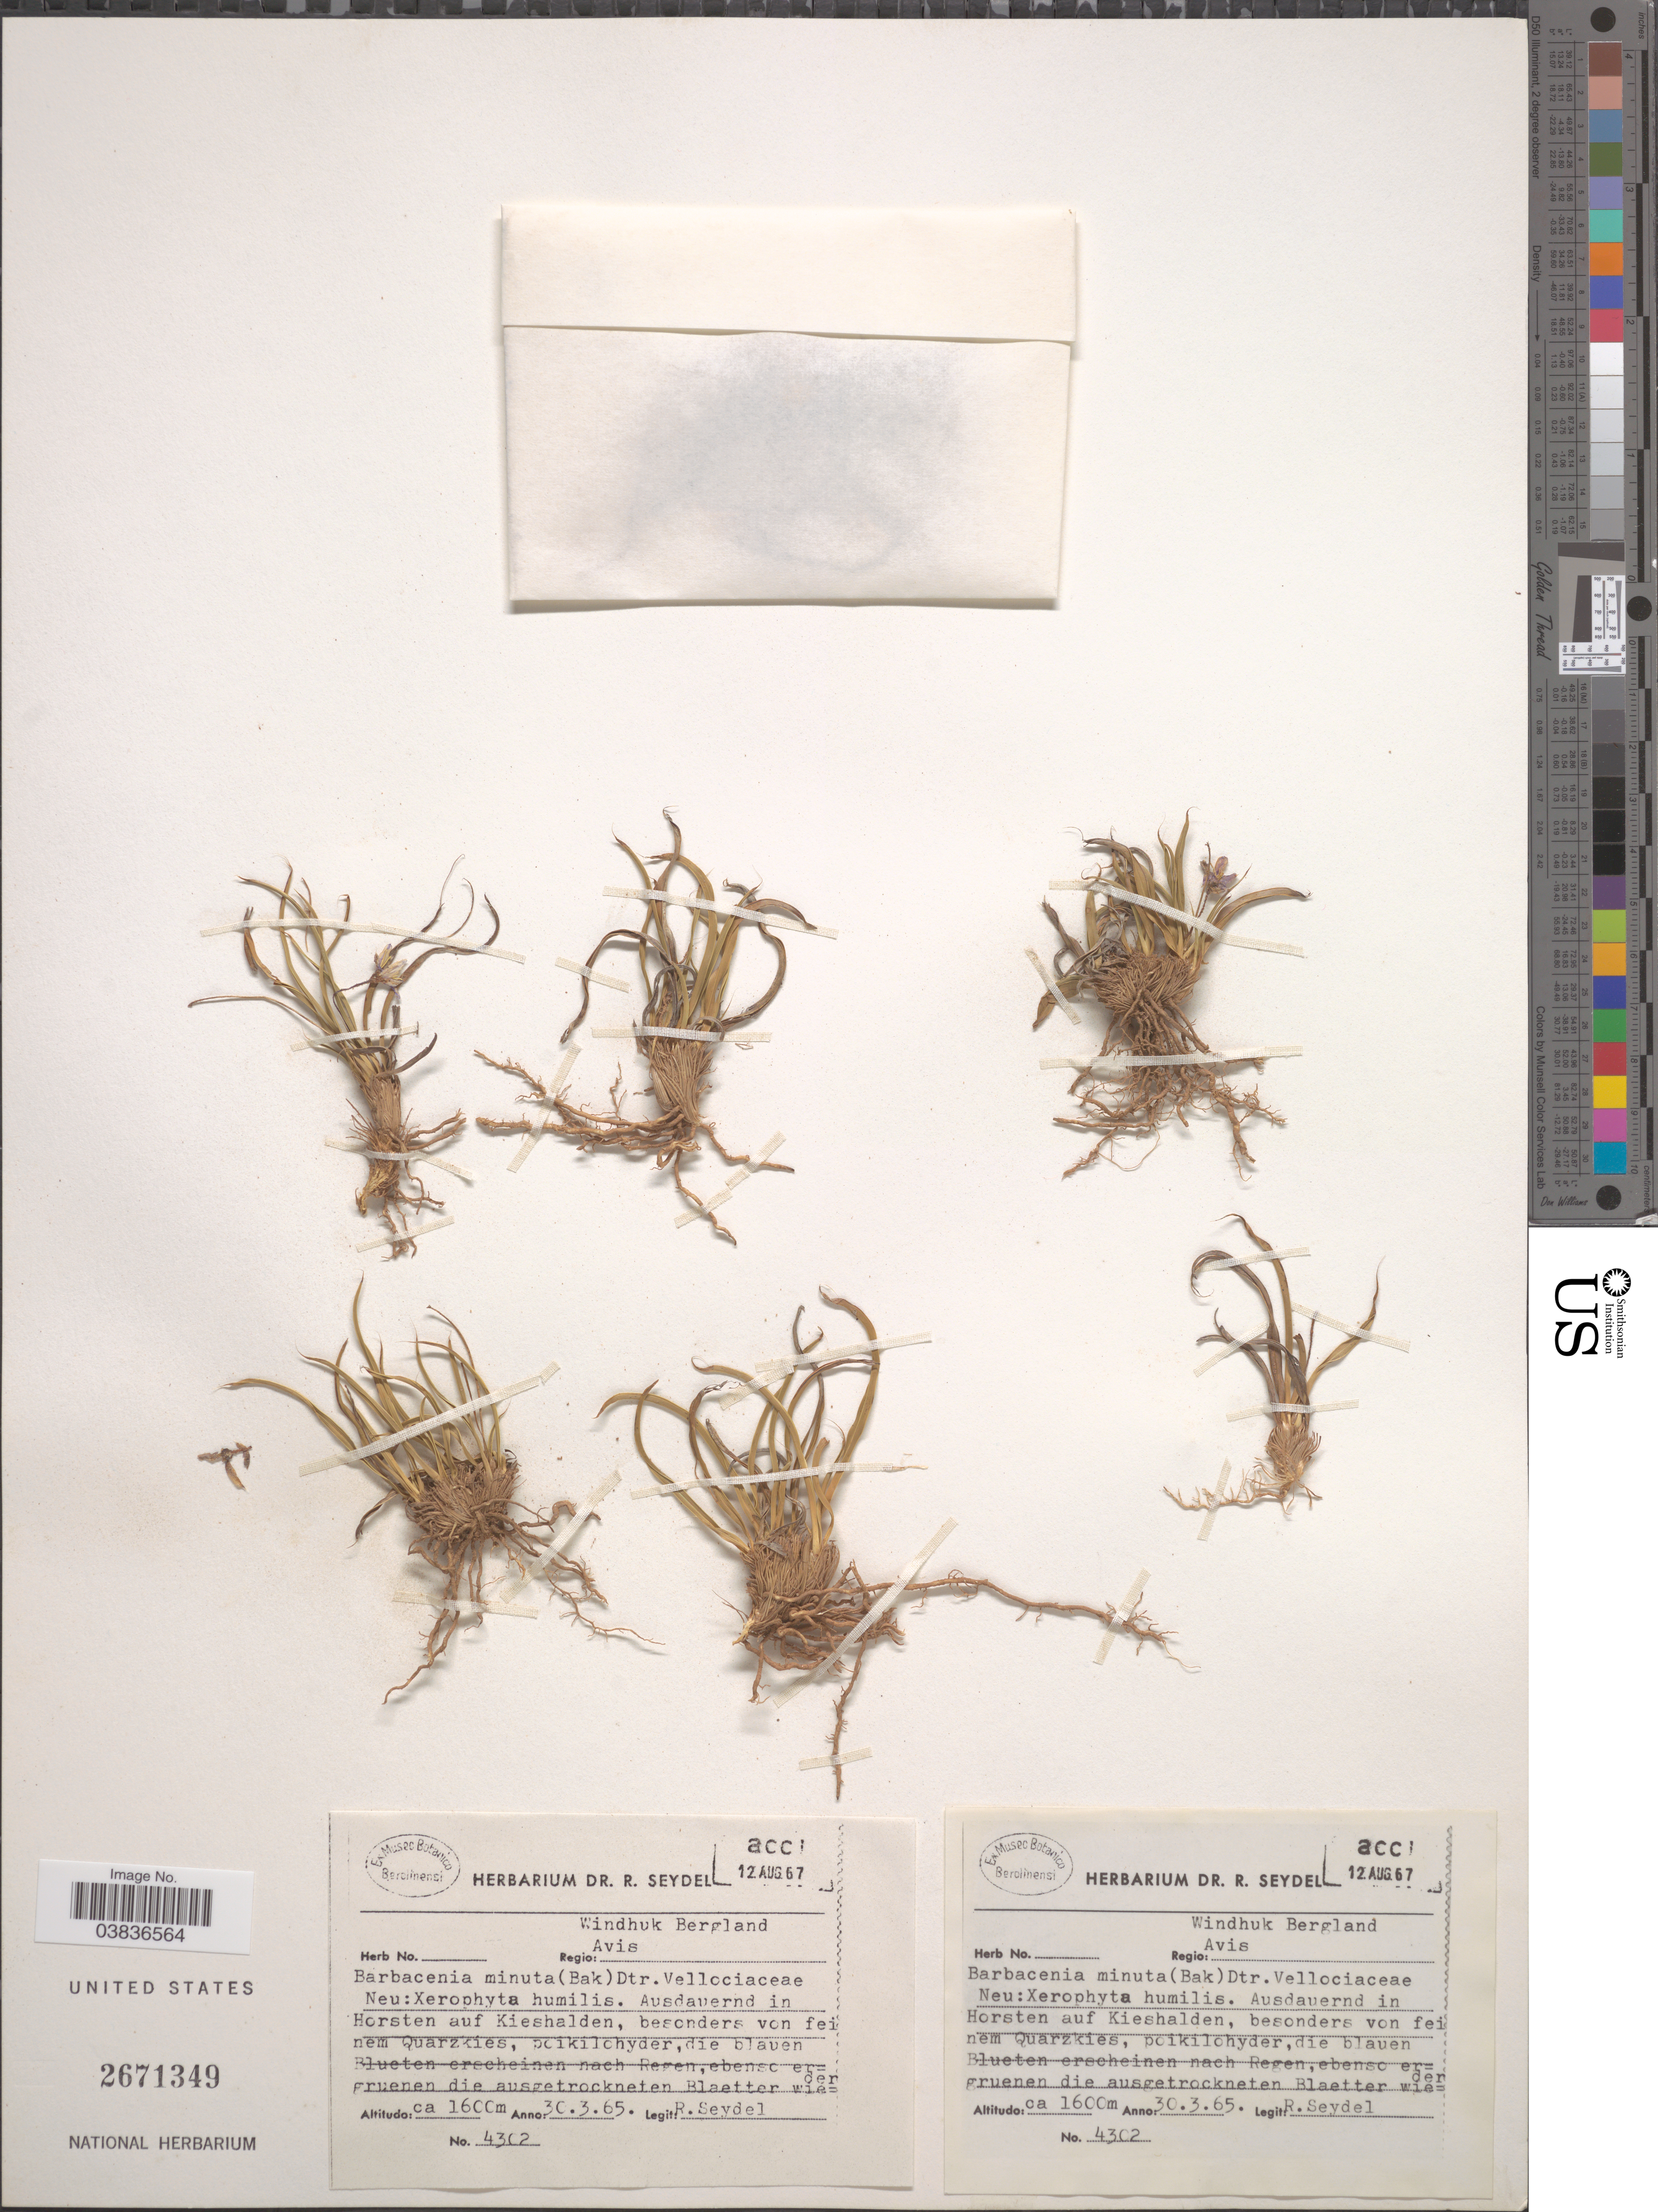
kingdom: Plantae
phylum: Tracheophyta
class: Liliopsida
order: Pandanales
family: Velloziaceae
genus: Xerophyta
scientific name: Xerophyta humilis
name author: (Baker) Durand & Schinz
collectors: R. Seydel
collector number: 4302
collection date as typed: Transcribed d/m/y: 30/3/65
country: Namibia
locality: Windhuk Bergland, Regio: Avis. Horsten auf Kieshalden.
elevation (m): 1600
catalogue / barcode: US 2671349